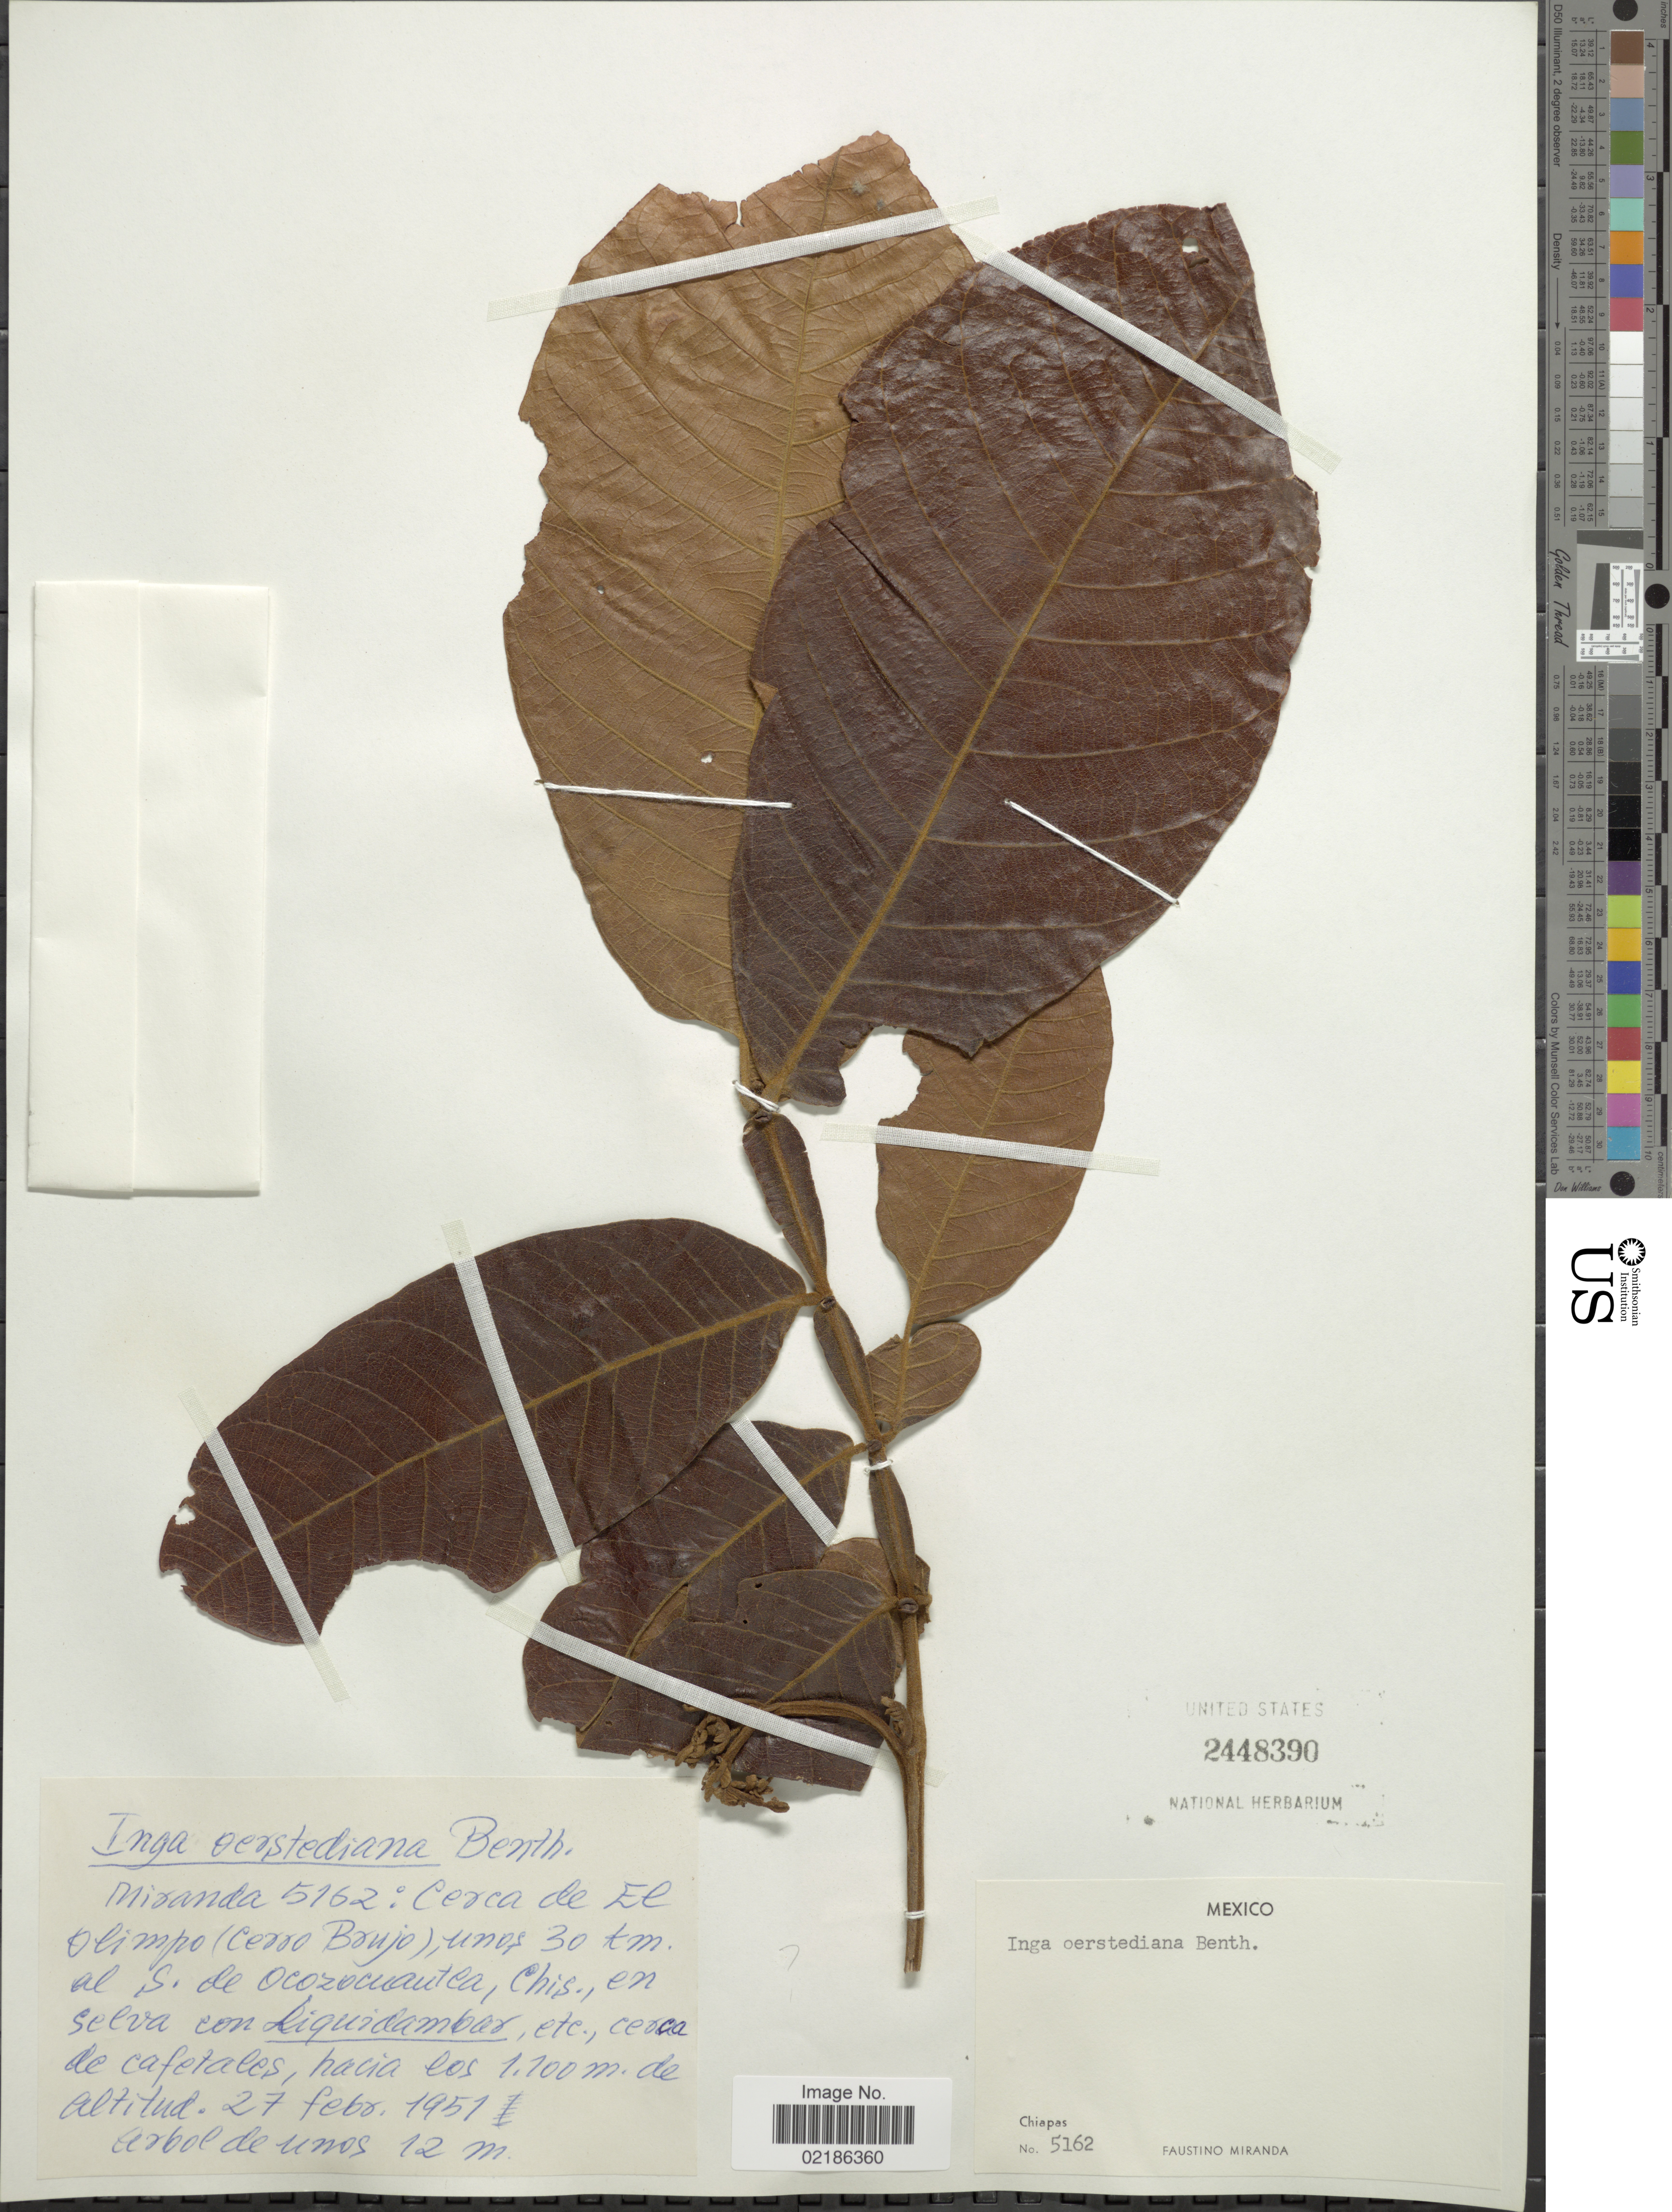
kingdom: Plantae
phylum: Tracheophyta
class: Magnoliopsida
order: Fabales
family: Fabaceae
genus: Inga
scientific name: Inga oerstediana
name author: Benth.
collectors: F. Miranda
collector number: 5162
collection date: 1951-02-27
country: Mexico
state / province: Chiapas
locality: Cerca de El Olimpo (Cerro Brujo), unos 30 km al S de Ocozocuautla, Chis.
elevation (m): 1100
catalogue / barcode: US 2448390